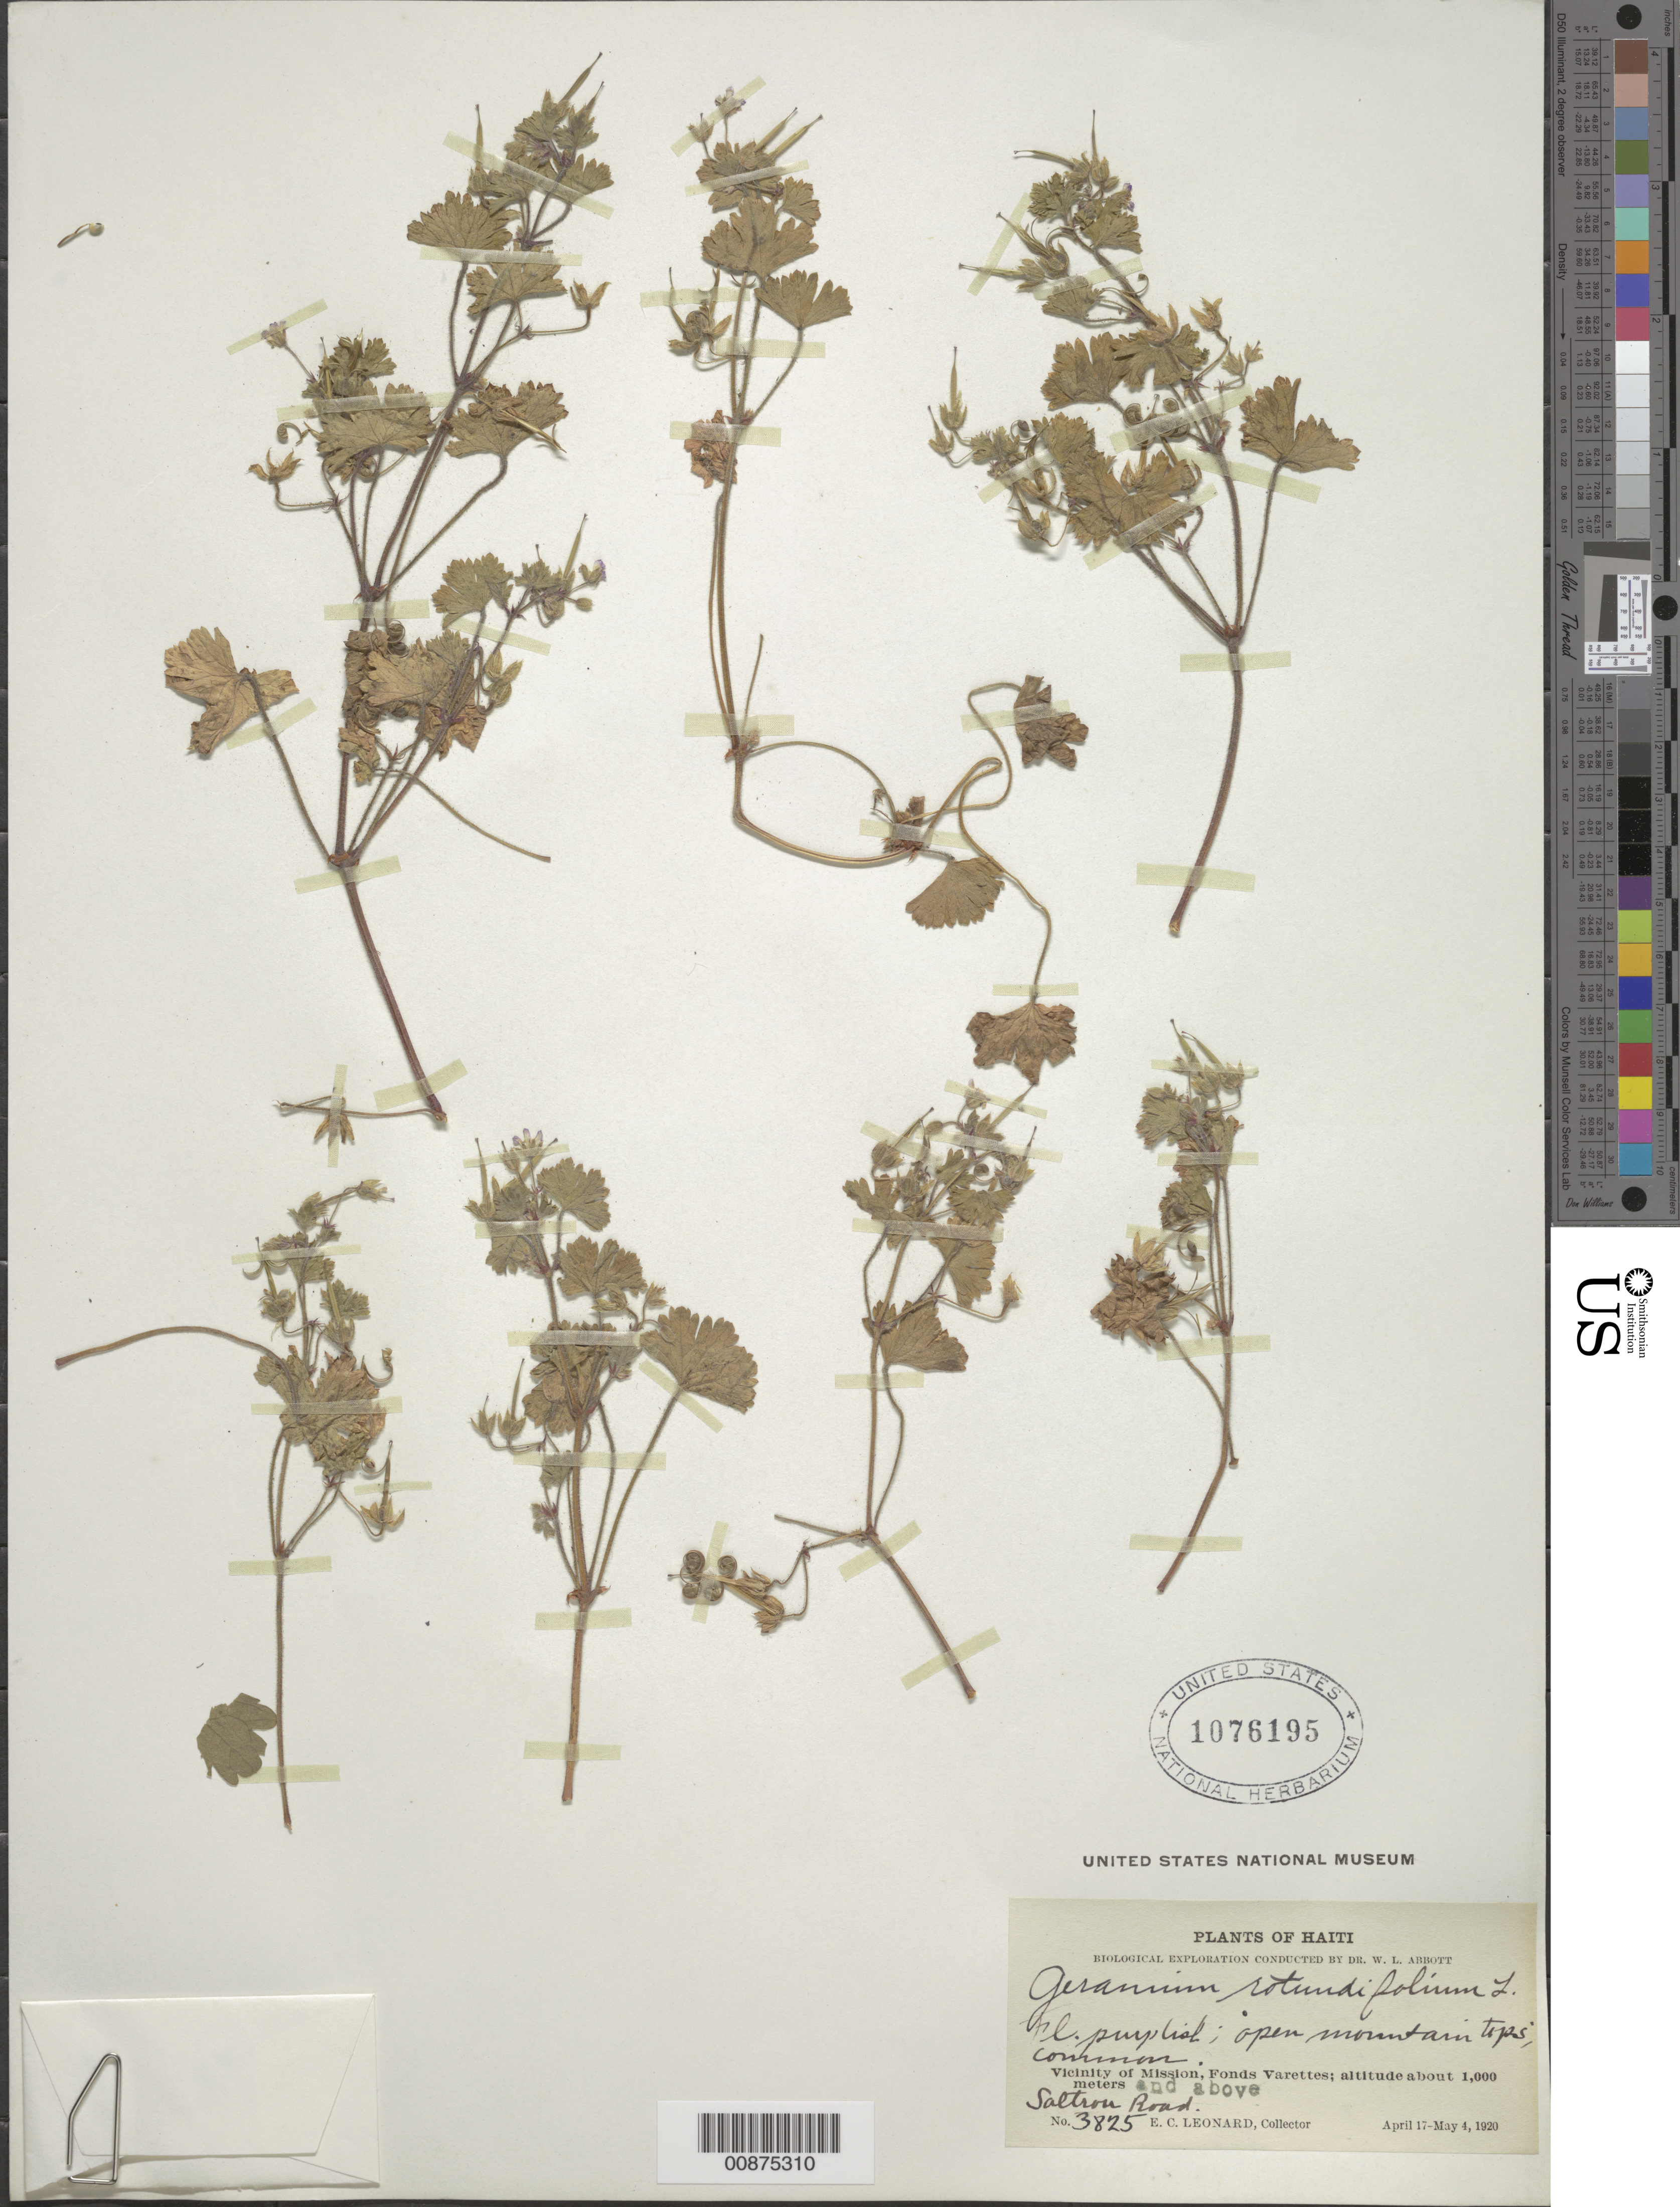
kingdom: Plantae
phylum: Tracheophyta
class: Magnoliopsida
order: Geraniales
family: Geraniaceae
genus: Geranium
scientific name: Geranium rotundifolium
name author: L.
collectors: E. C. Leonard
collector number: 3825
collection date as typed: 17 Apr 1920 to 04 May 1920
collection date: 1920-04-17/1920-05-04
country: Haiti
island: Hispaniola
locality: Vicinity of Mission, Fonds Varettes. Saltrou road.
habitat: Open mountain tops.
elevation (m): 1000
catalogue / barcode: US 1076195